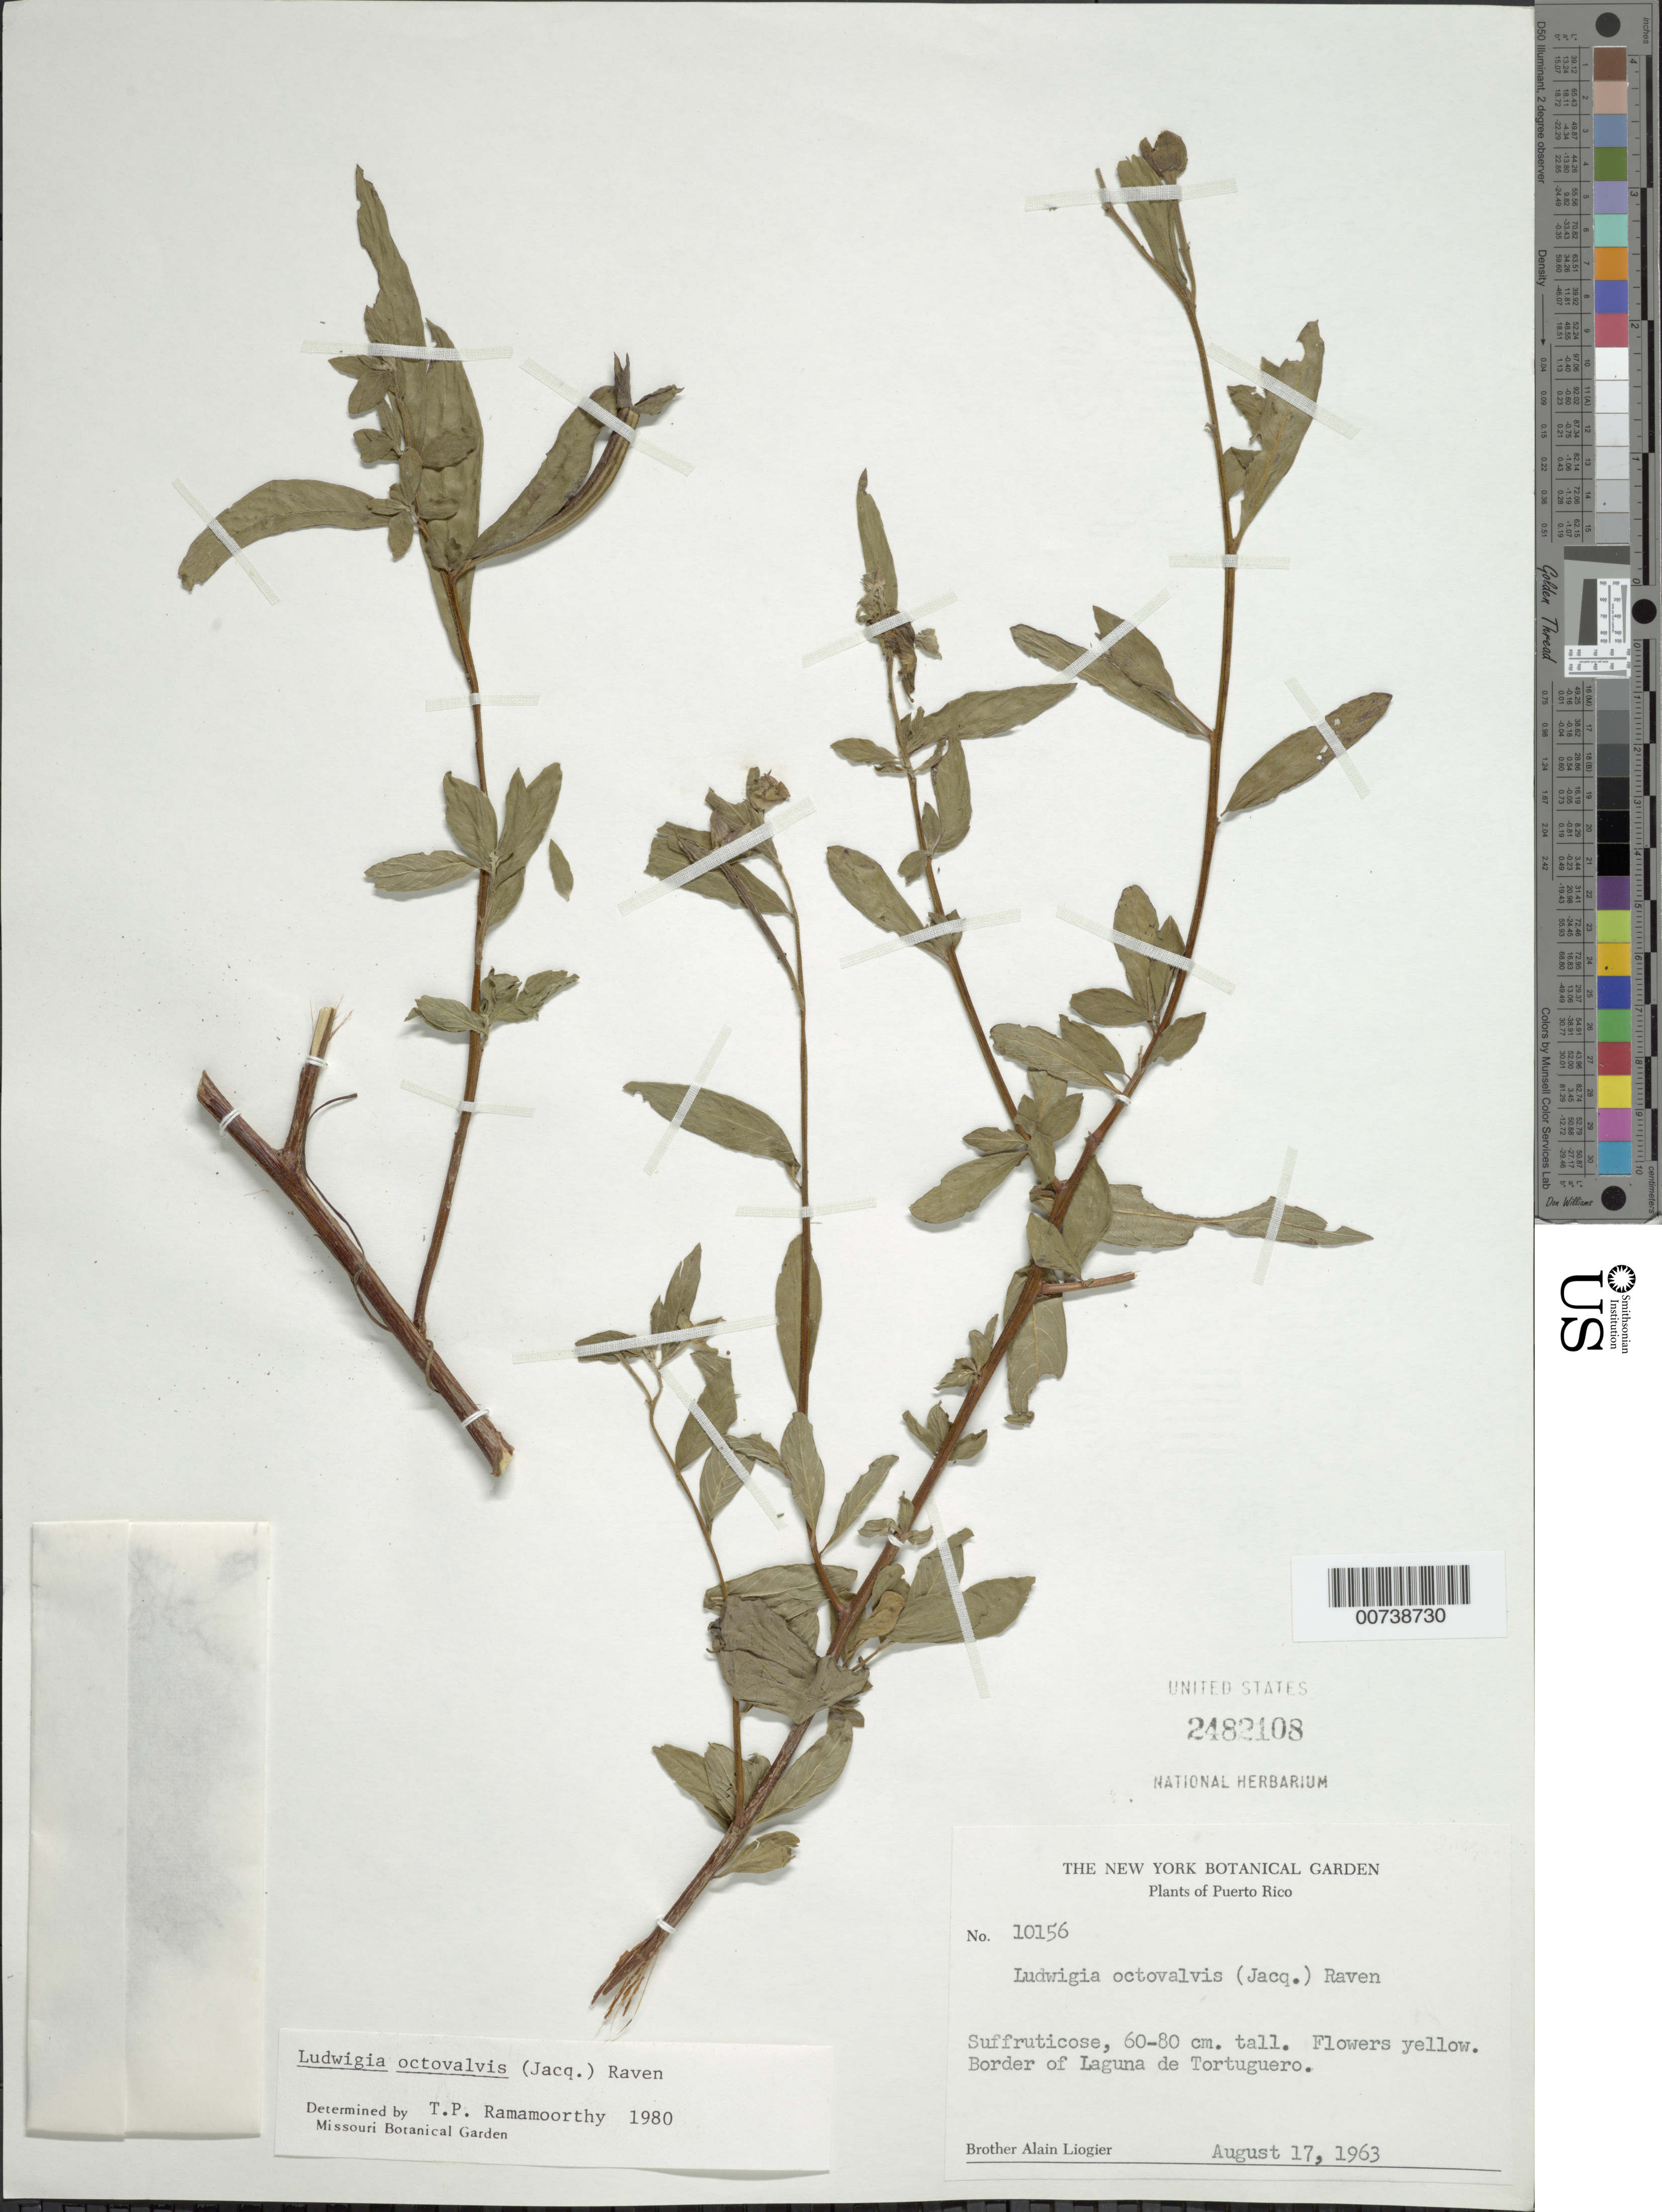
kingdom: Plantae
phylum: Tracheophyta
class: Magnoliopsida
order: Myrtales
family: Onagraceae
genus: Ludwigia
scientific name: Ludwigia octovalvis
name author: (Jacq.) P.H. Raven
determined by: Ramamoorthy, T. P.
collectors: A. H. Liogier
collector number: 10156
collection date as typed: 17 Aug 1963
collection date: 1963-08-17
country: Puerto Rico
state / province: Manatí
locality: Border of Laguna de Tortuguero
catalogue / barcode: US 2482108